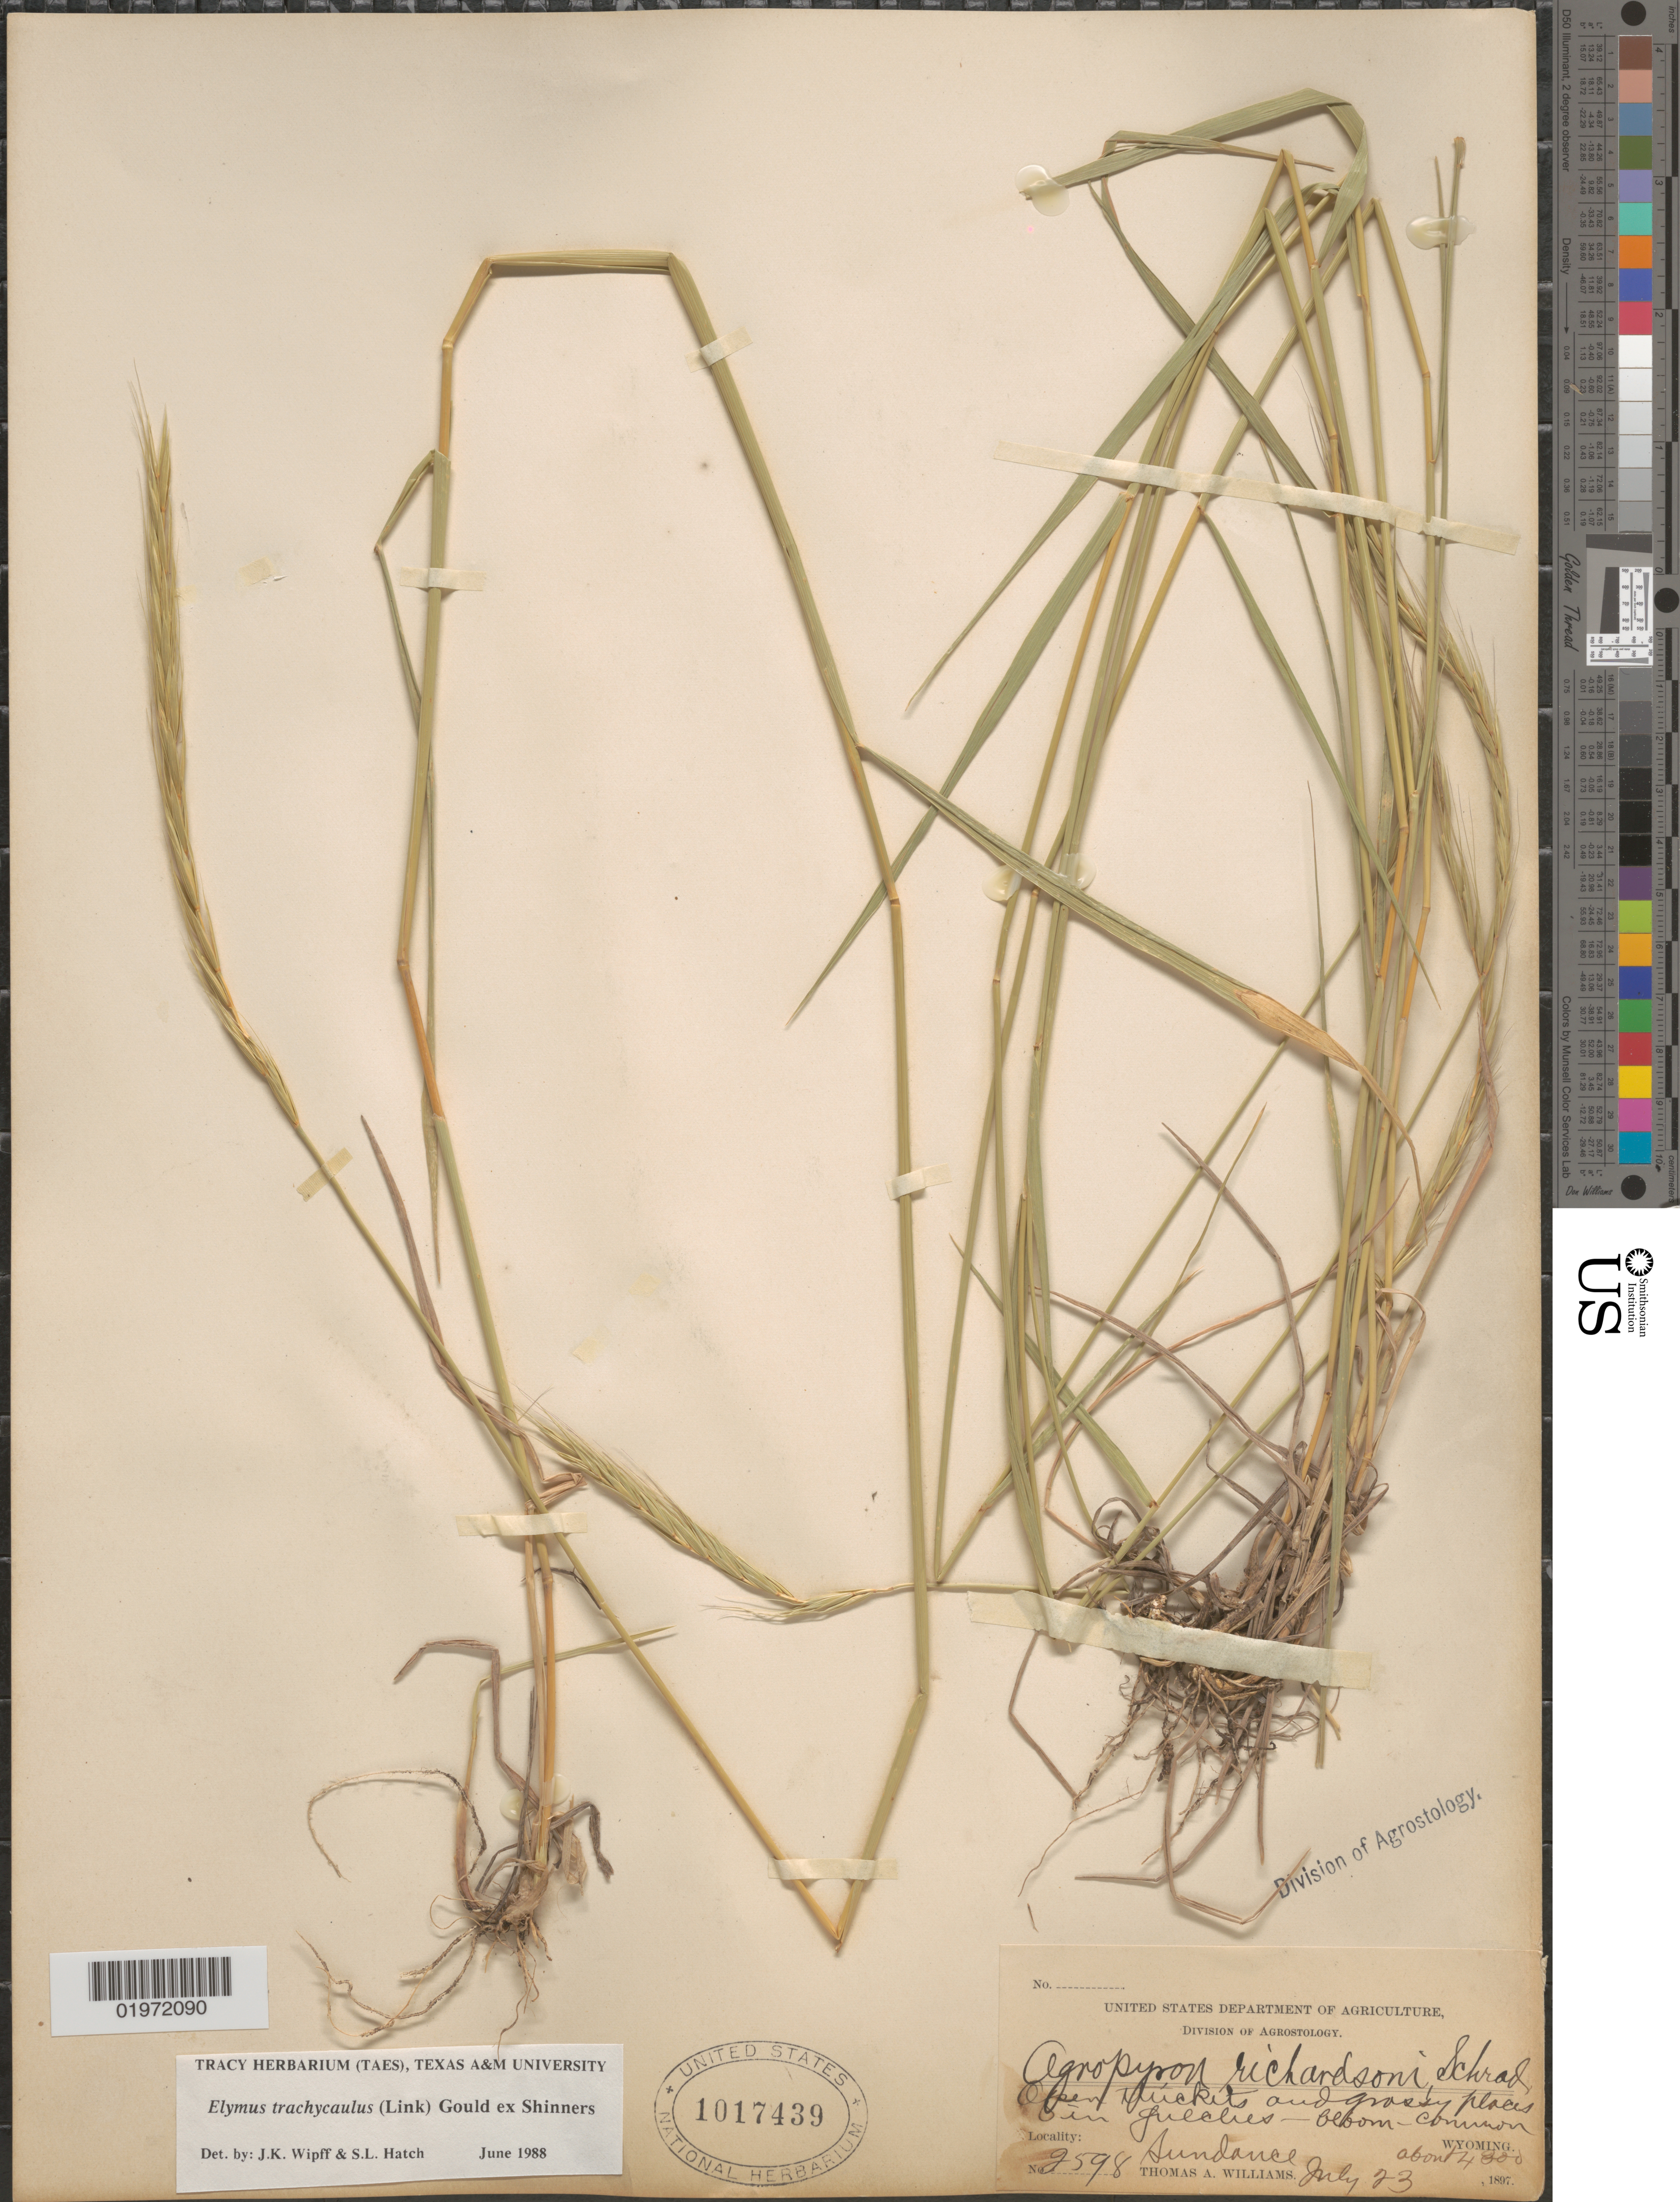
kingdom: Plantae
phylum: Tracheophyta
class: Liliopsida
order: Poales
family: Poaceae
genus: Elymus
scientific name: Elymus trachycaulus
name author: (Link) Gould ex Shinners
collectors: T. A. Williams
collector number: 2598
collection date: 1897-07-23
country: United States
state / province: Wyoming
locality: Sundance.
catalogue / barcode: US 1017439